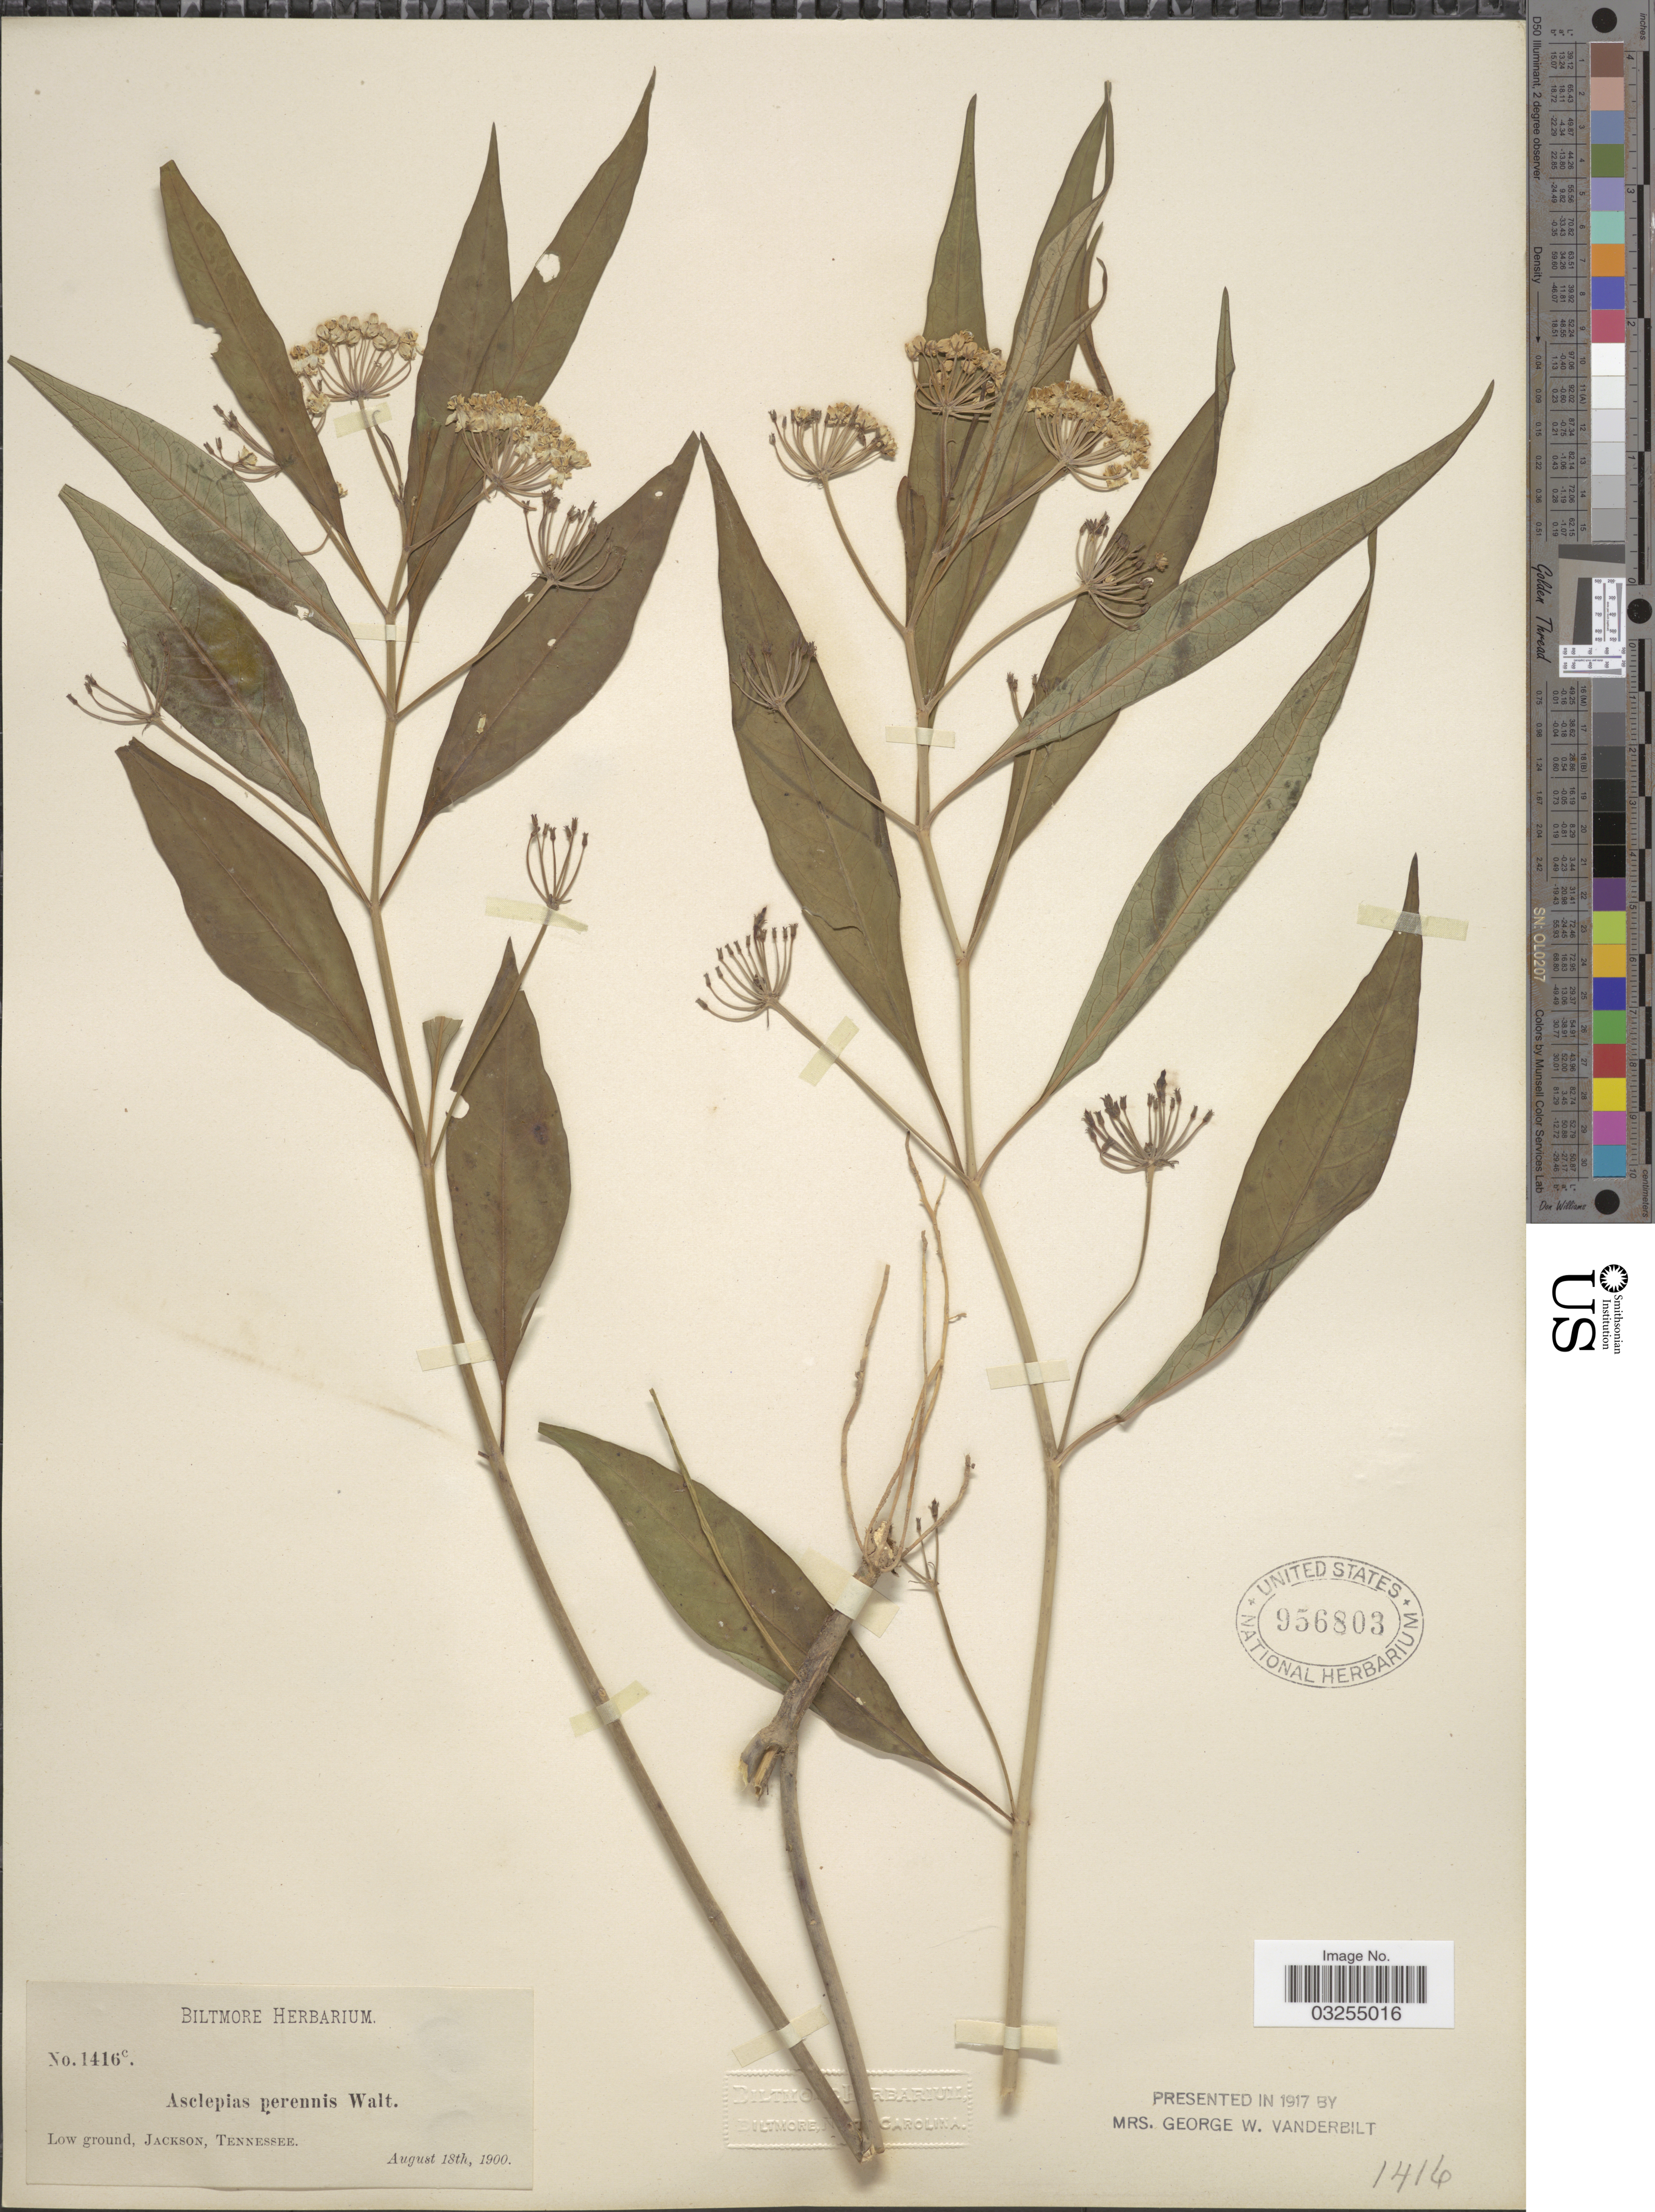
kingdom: Plantae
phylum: Tracheophyta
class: Magnoliopsida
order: Gentianales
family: Apocynaceae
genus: Asclepias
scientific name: Asclepias perennis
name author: Walter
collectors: ex herb. Biltmore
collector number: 1416c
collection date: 1900-08-18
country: United States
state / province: Tennessee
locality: Jackson.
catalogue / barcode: US 956803